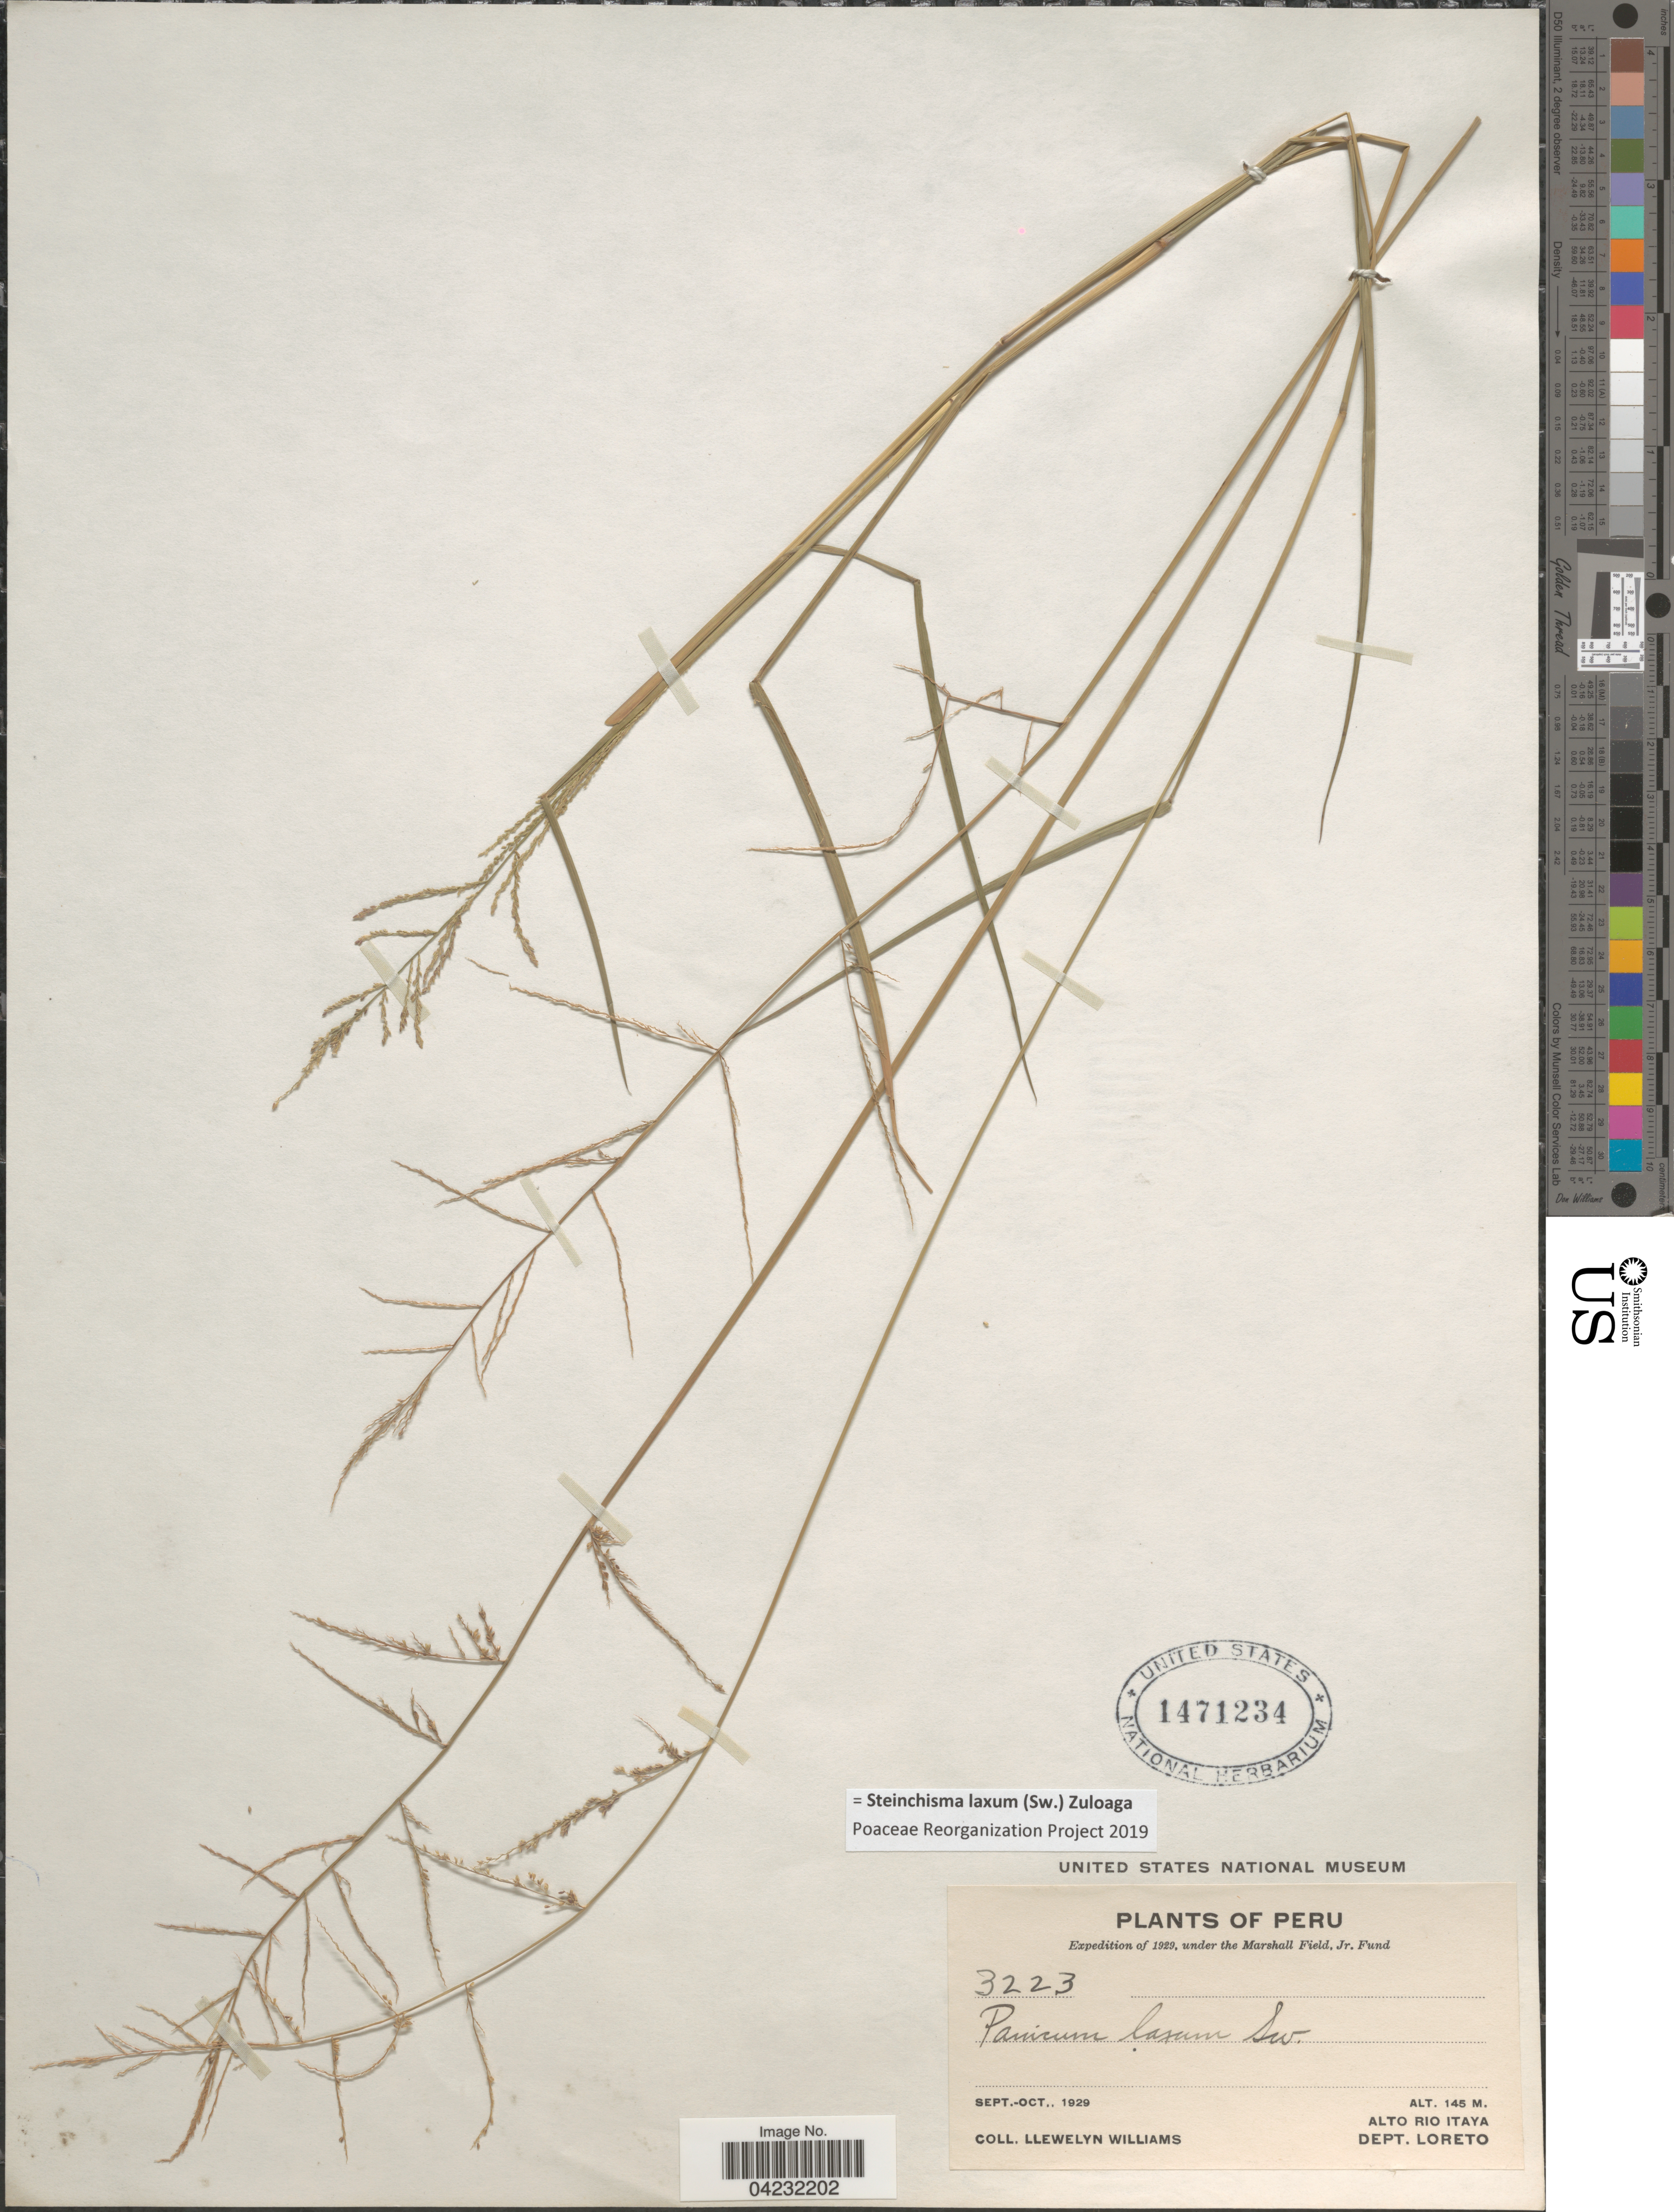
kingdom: Plantae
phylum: Tracheophyta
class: Liliopsida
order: Poales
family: Poaceae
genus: Steinchisma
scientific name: Steinchisma laxum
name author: (Sw.) Zuloaga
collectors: Ll. Williams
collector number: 3223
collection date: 1929-09/1929-10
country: Peru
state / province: Loreto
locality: Expedition of 1929. Alto Rio Itaya. Dept. Loreto.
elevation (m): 145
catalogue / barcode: US 1471234